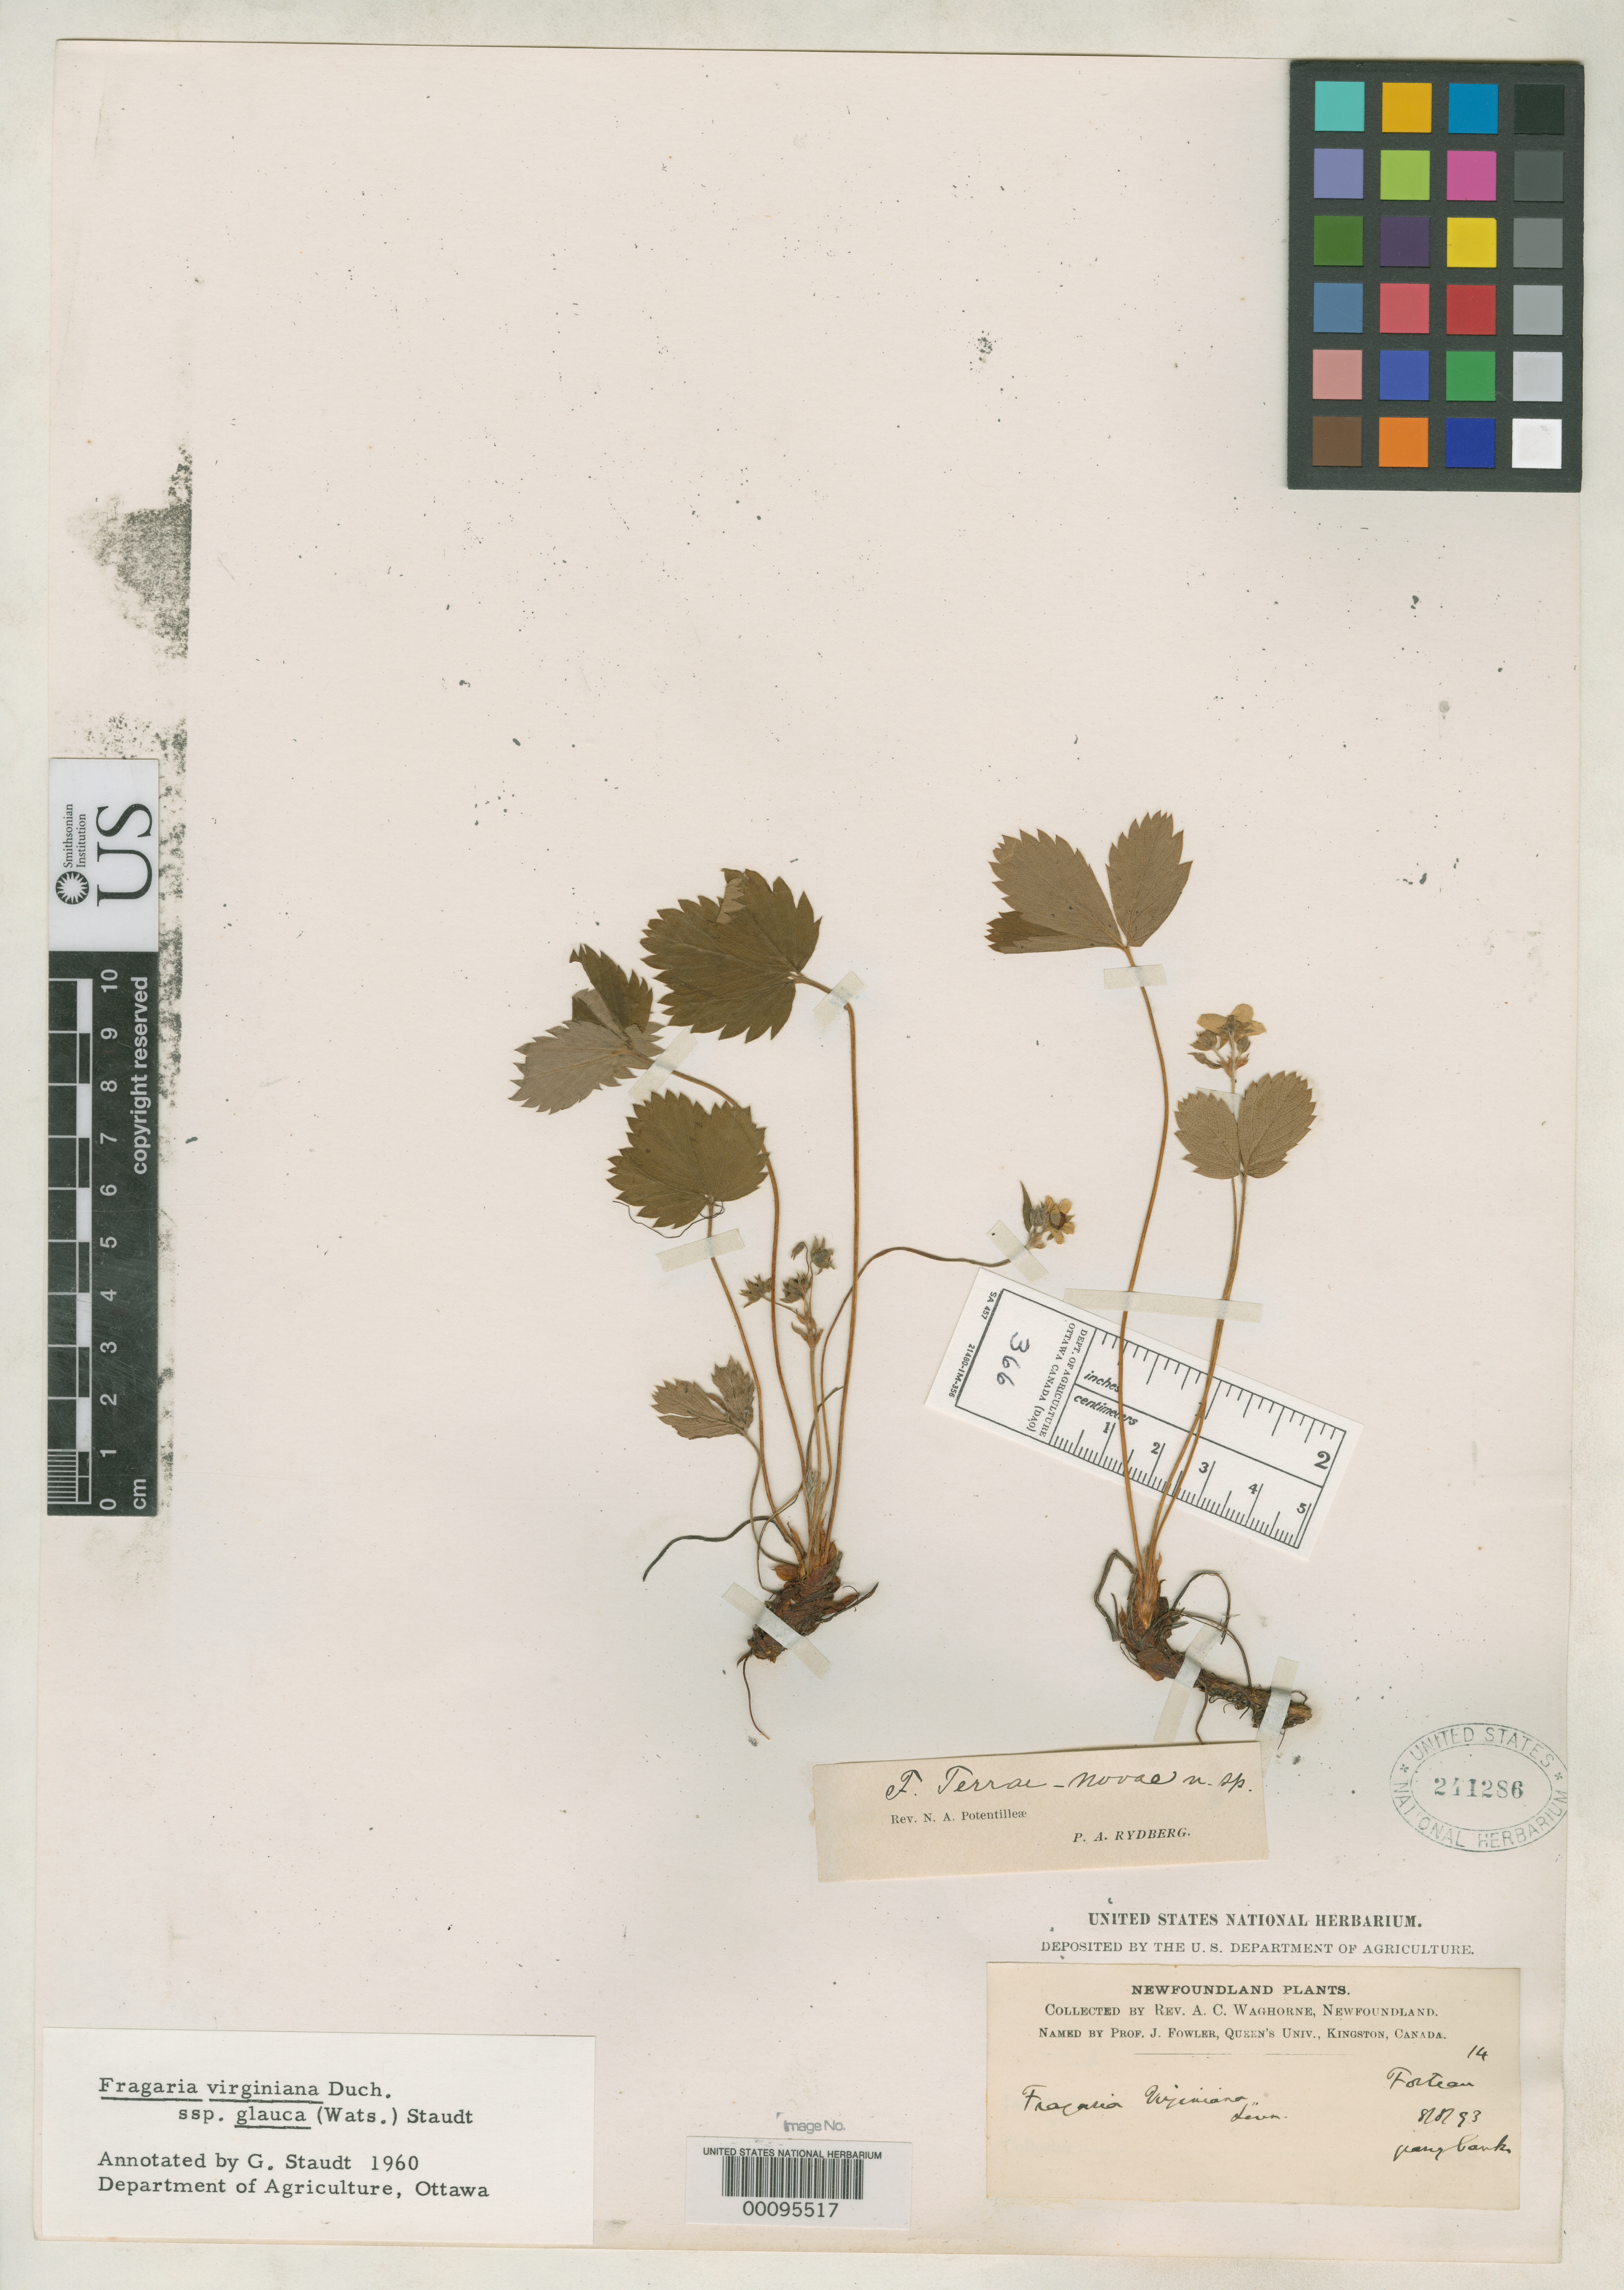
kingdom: Plantae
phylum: Tracheophyta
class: Magnoliopsida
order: Rosales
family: Rosaceae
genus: Fragaria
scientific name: Fragaria terrae-novae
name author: Rydb.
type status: Syntype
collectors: A. Waghorne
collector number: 14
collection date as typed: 08 Aug 1893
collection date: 1893-08-08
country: Canada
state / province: Newfoundland and Labrador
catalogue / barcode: US 241286